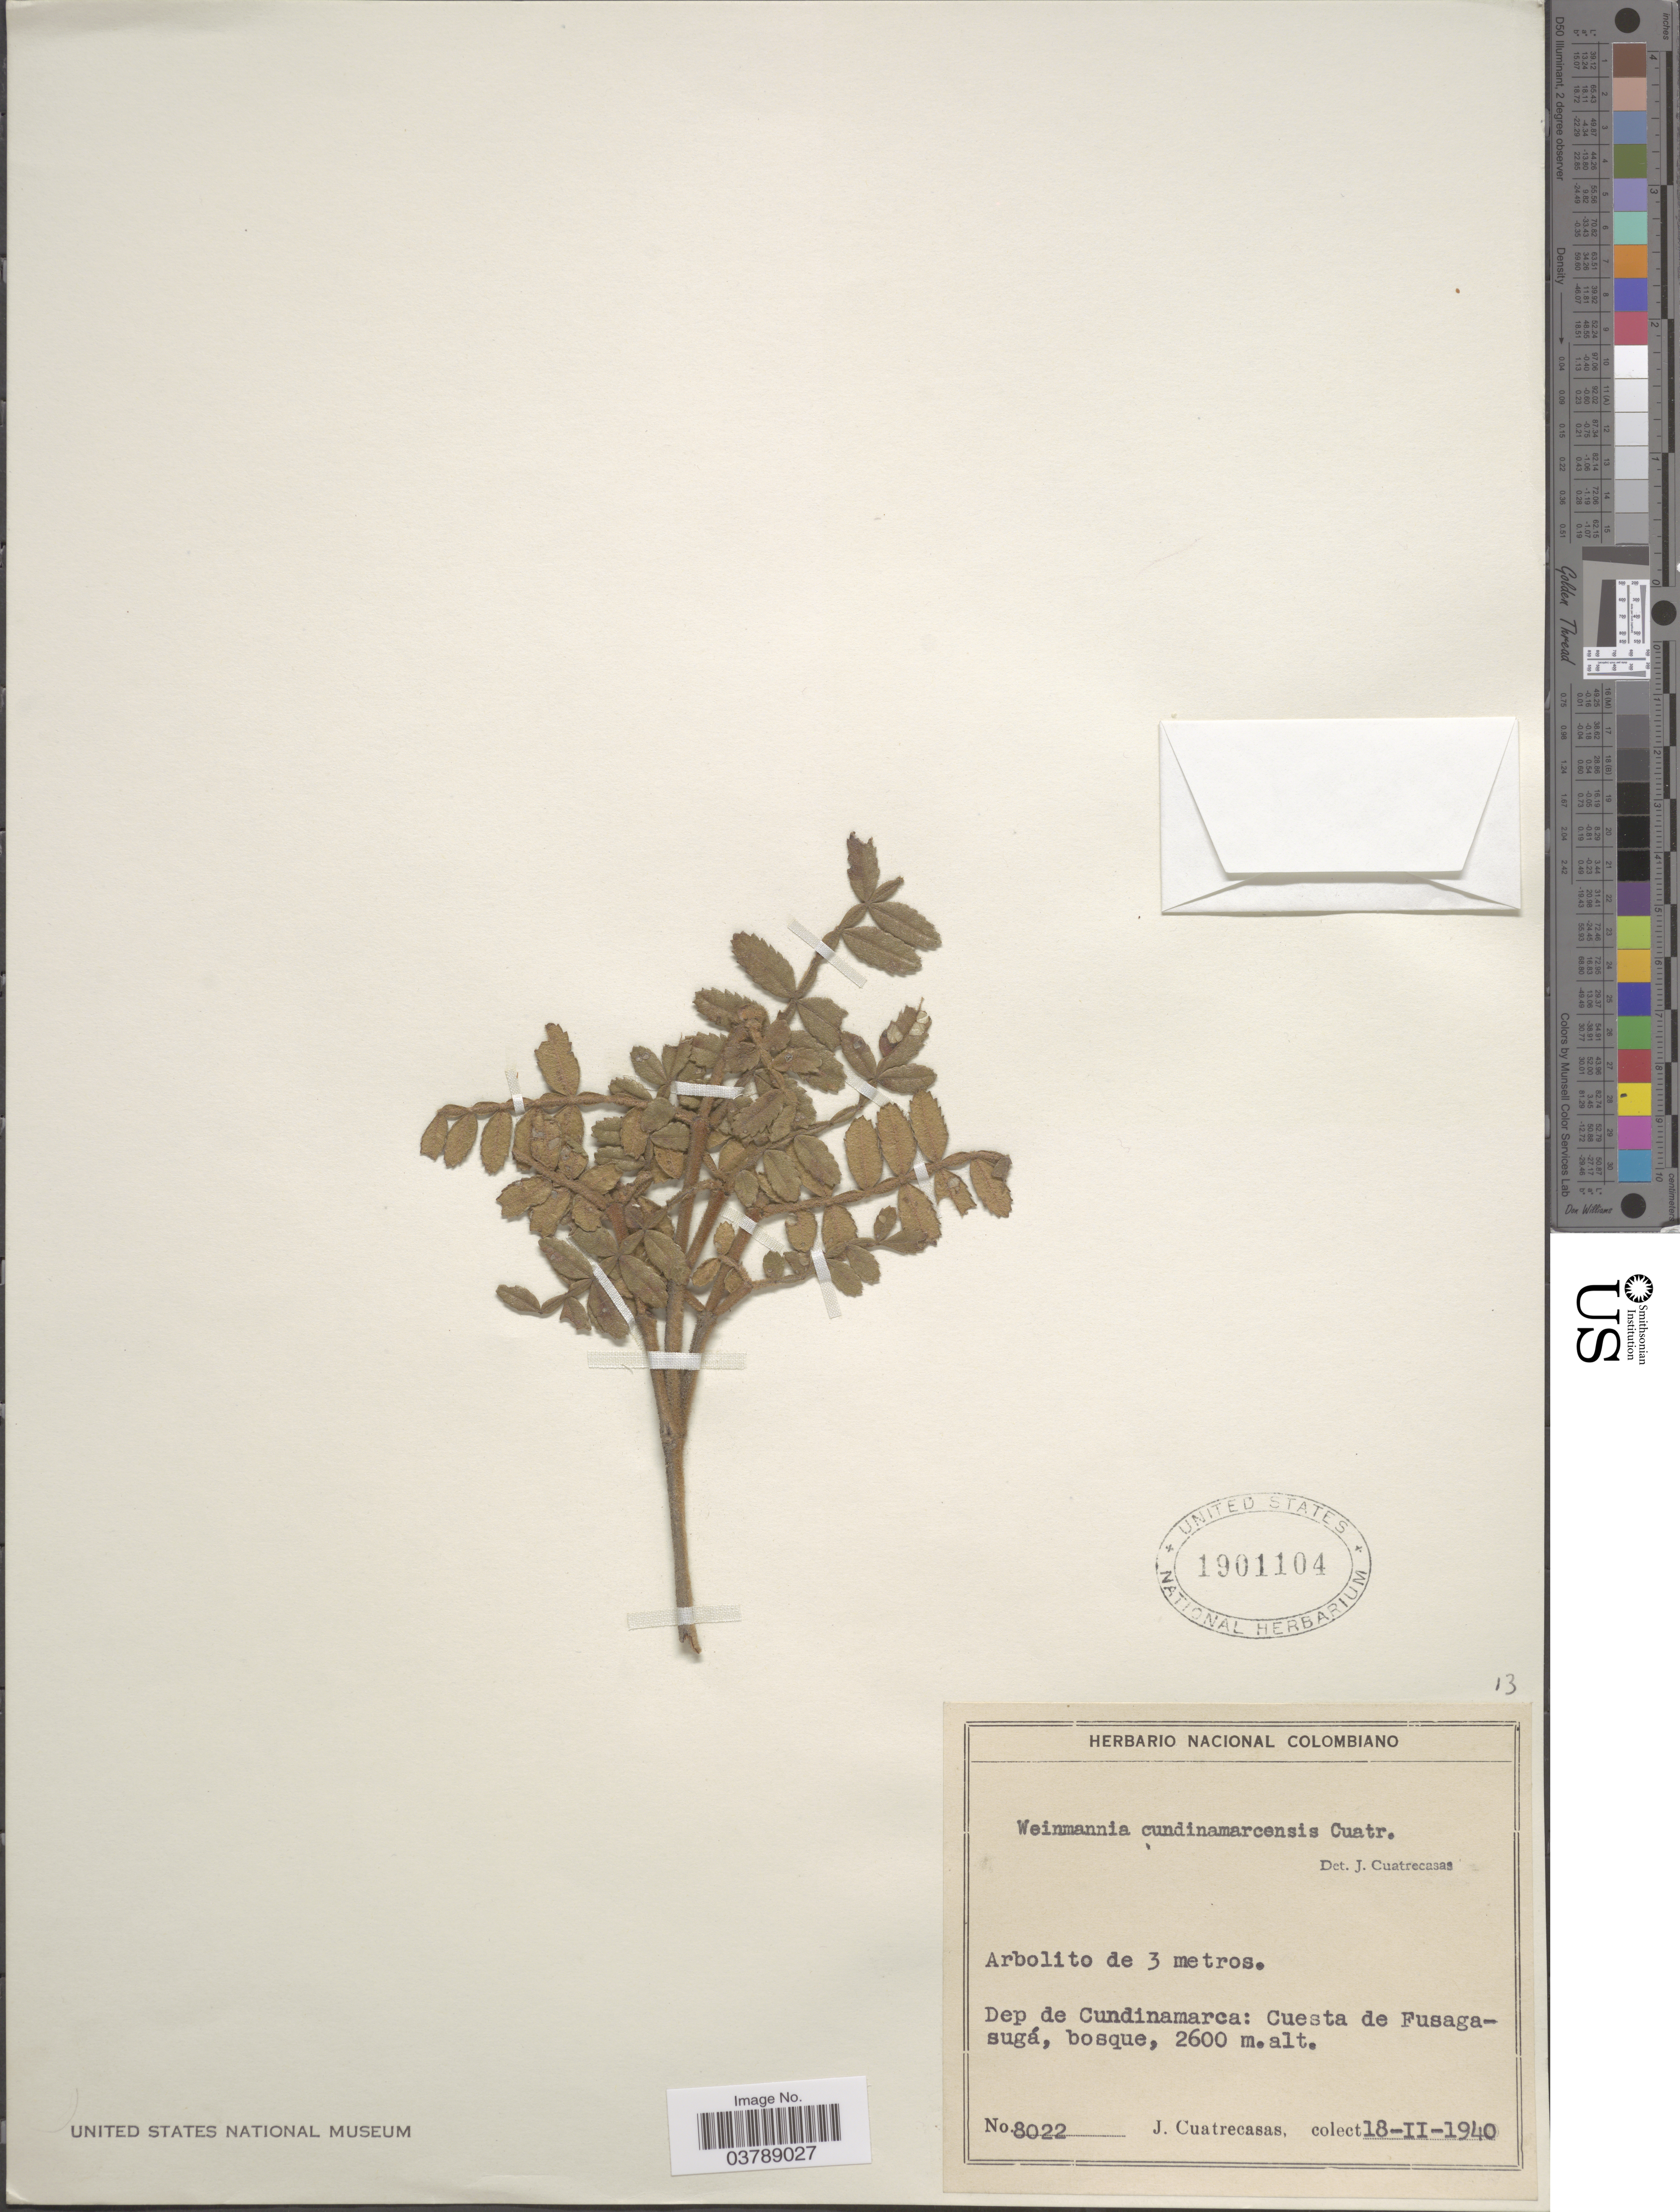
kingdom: Plantae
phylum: Tracheophyta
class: Magnoliopsida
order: Oxalidales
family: Cunoniaceae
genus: Weinmannia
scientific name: Weinmannia descendens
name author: Diels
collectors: J. Cuatrecasas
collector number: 8022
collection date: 1940-02-18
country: Colombia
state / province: Cundinamarca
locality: Dep de Cundinamarca: Cuesta de Fusagasugá.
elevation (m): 2600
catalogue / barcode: US 1901104